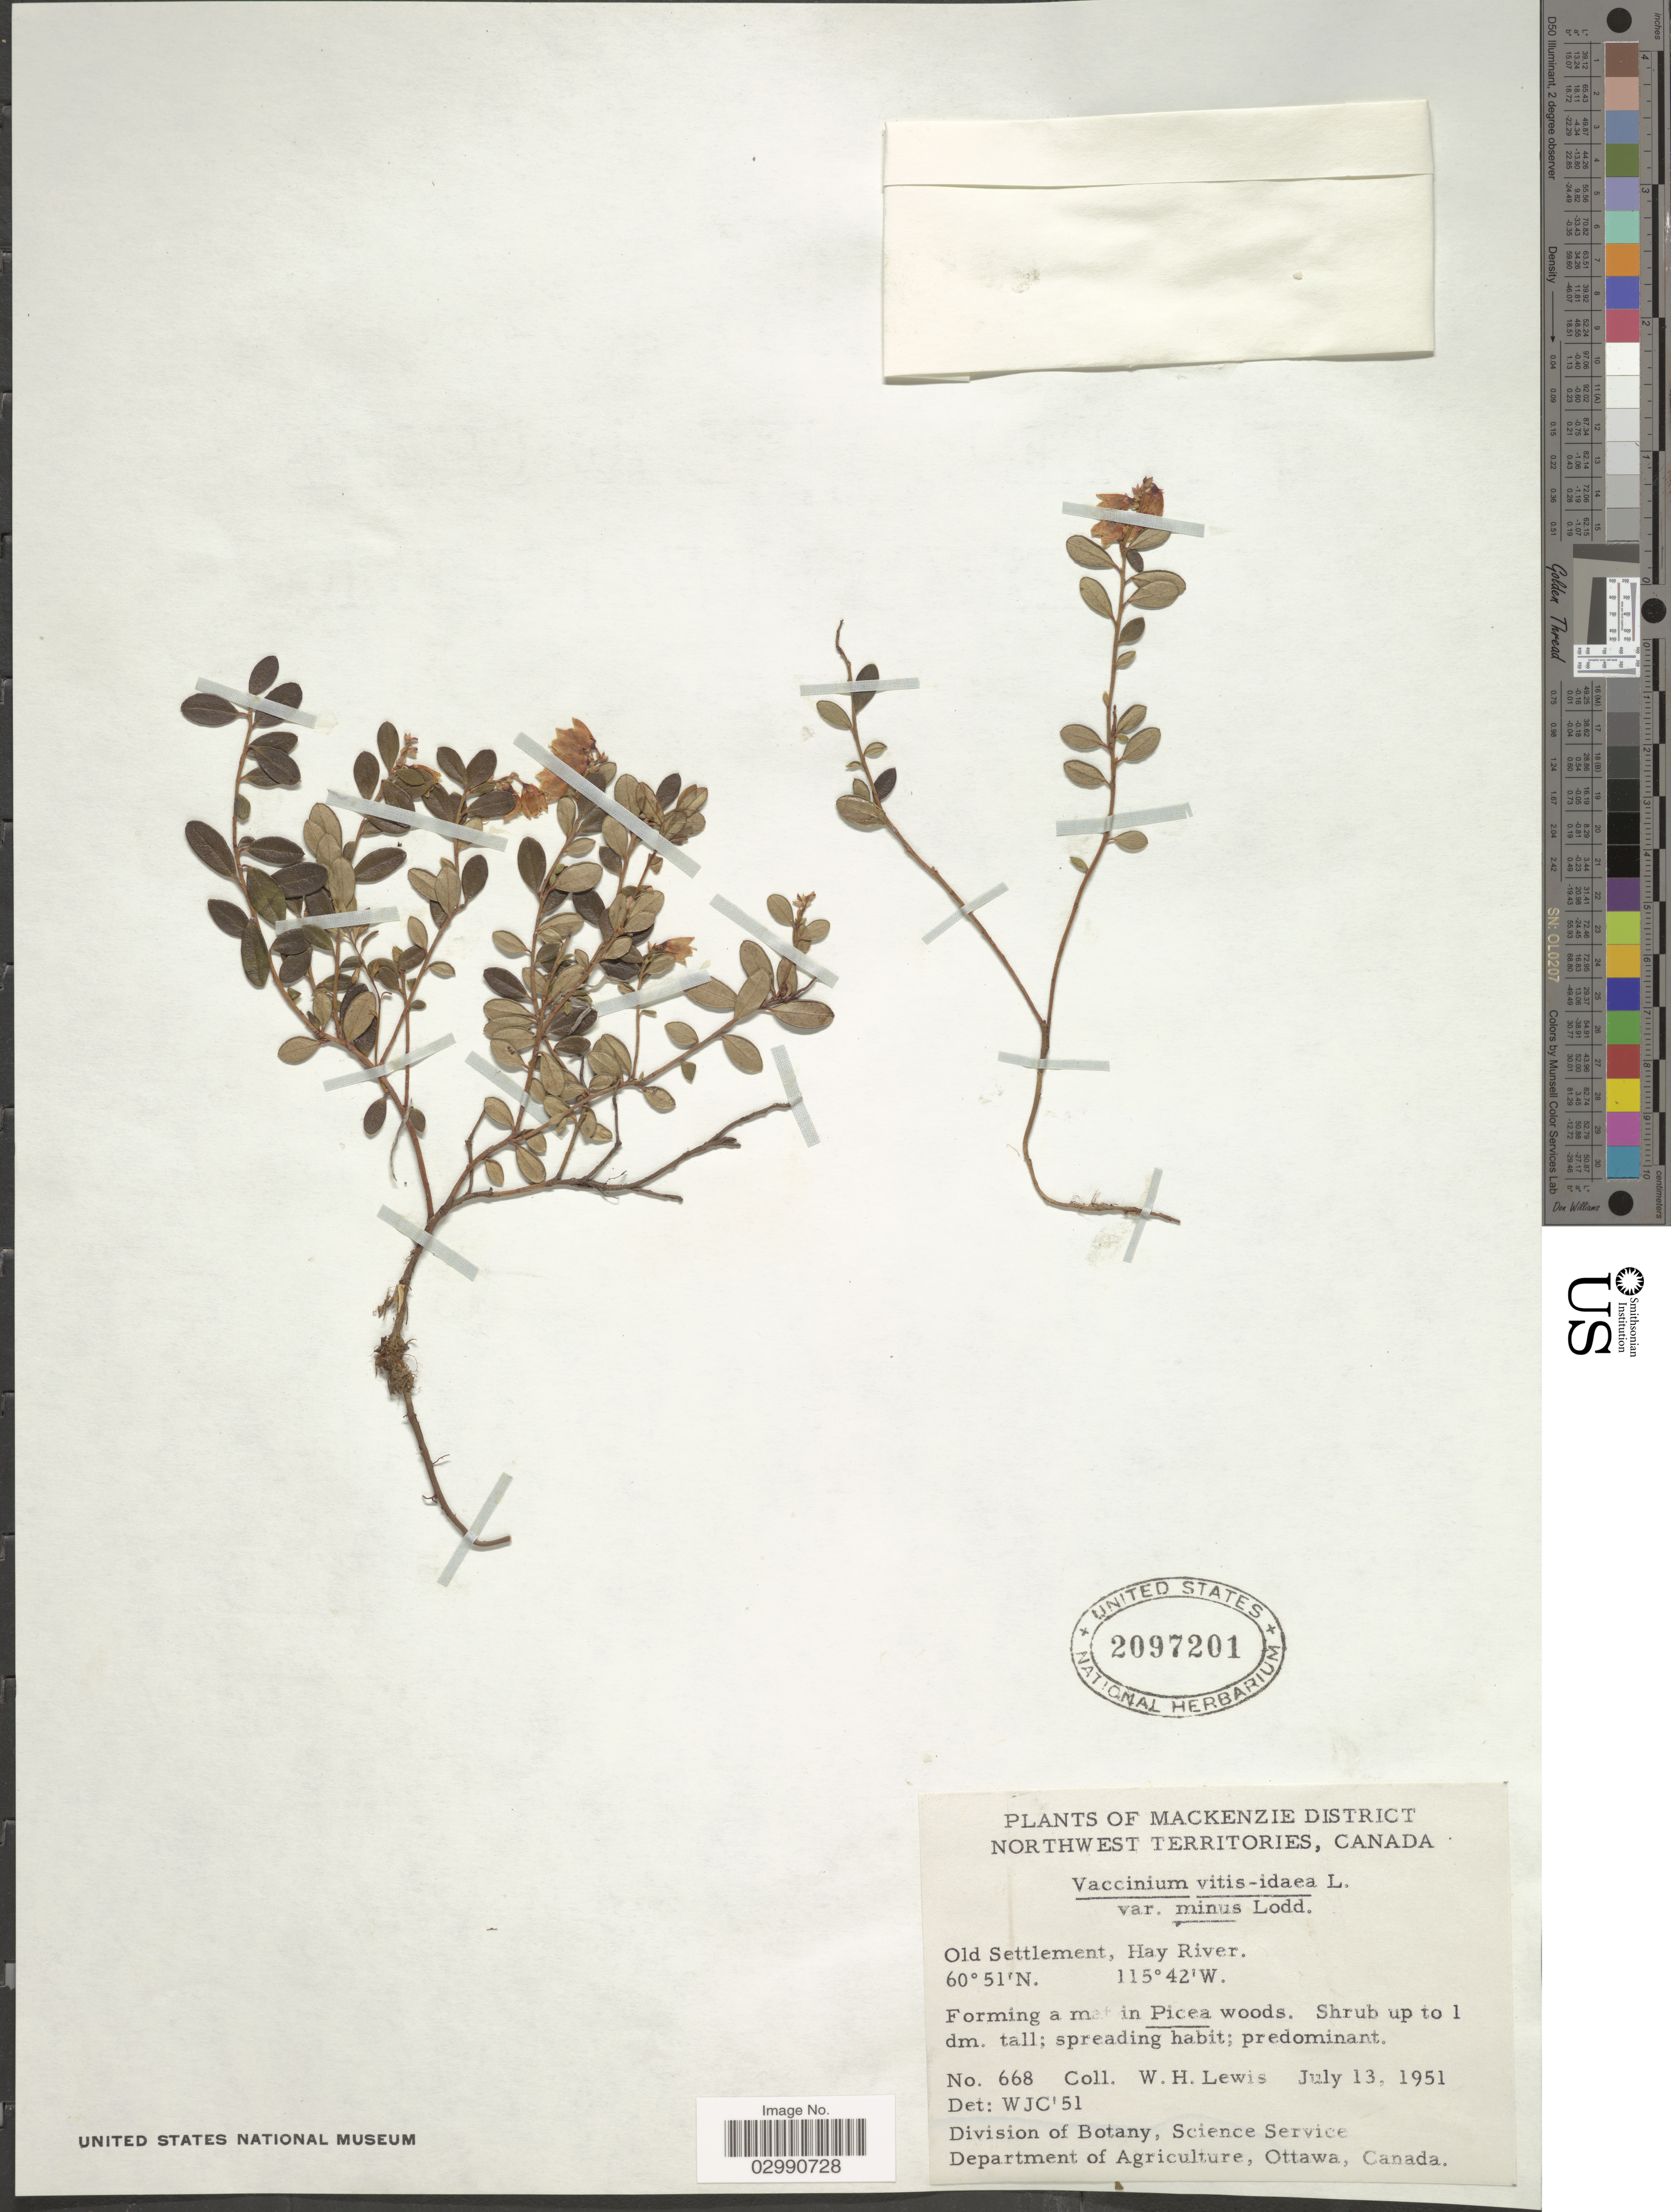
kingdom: Plantae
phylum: Tracheophyta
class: Magnoliopsida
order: Ericales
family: Ericaceae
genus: Vaccinium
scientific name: Vaccinium vitis-idaea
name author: L.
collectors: W. H. Lewis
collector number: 668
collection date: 1951-07-13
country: Canada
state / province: Northwest Territories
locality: Mackenzie District, Old Settlement, Hay River.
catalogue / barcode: US 2097201